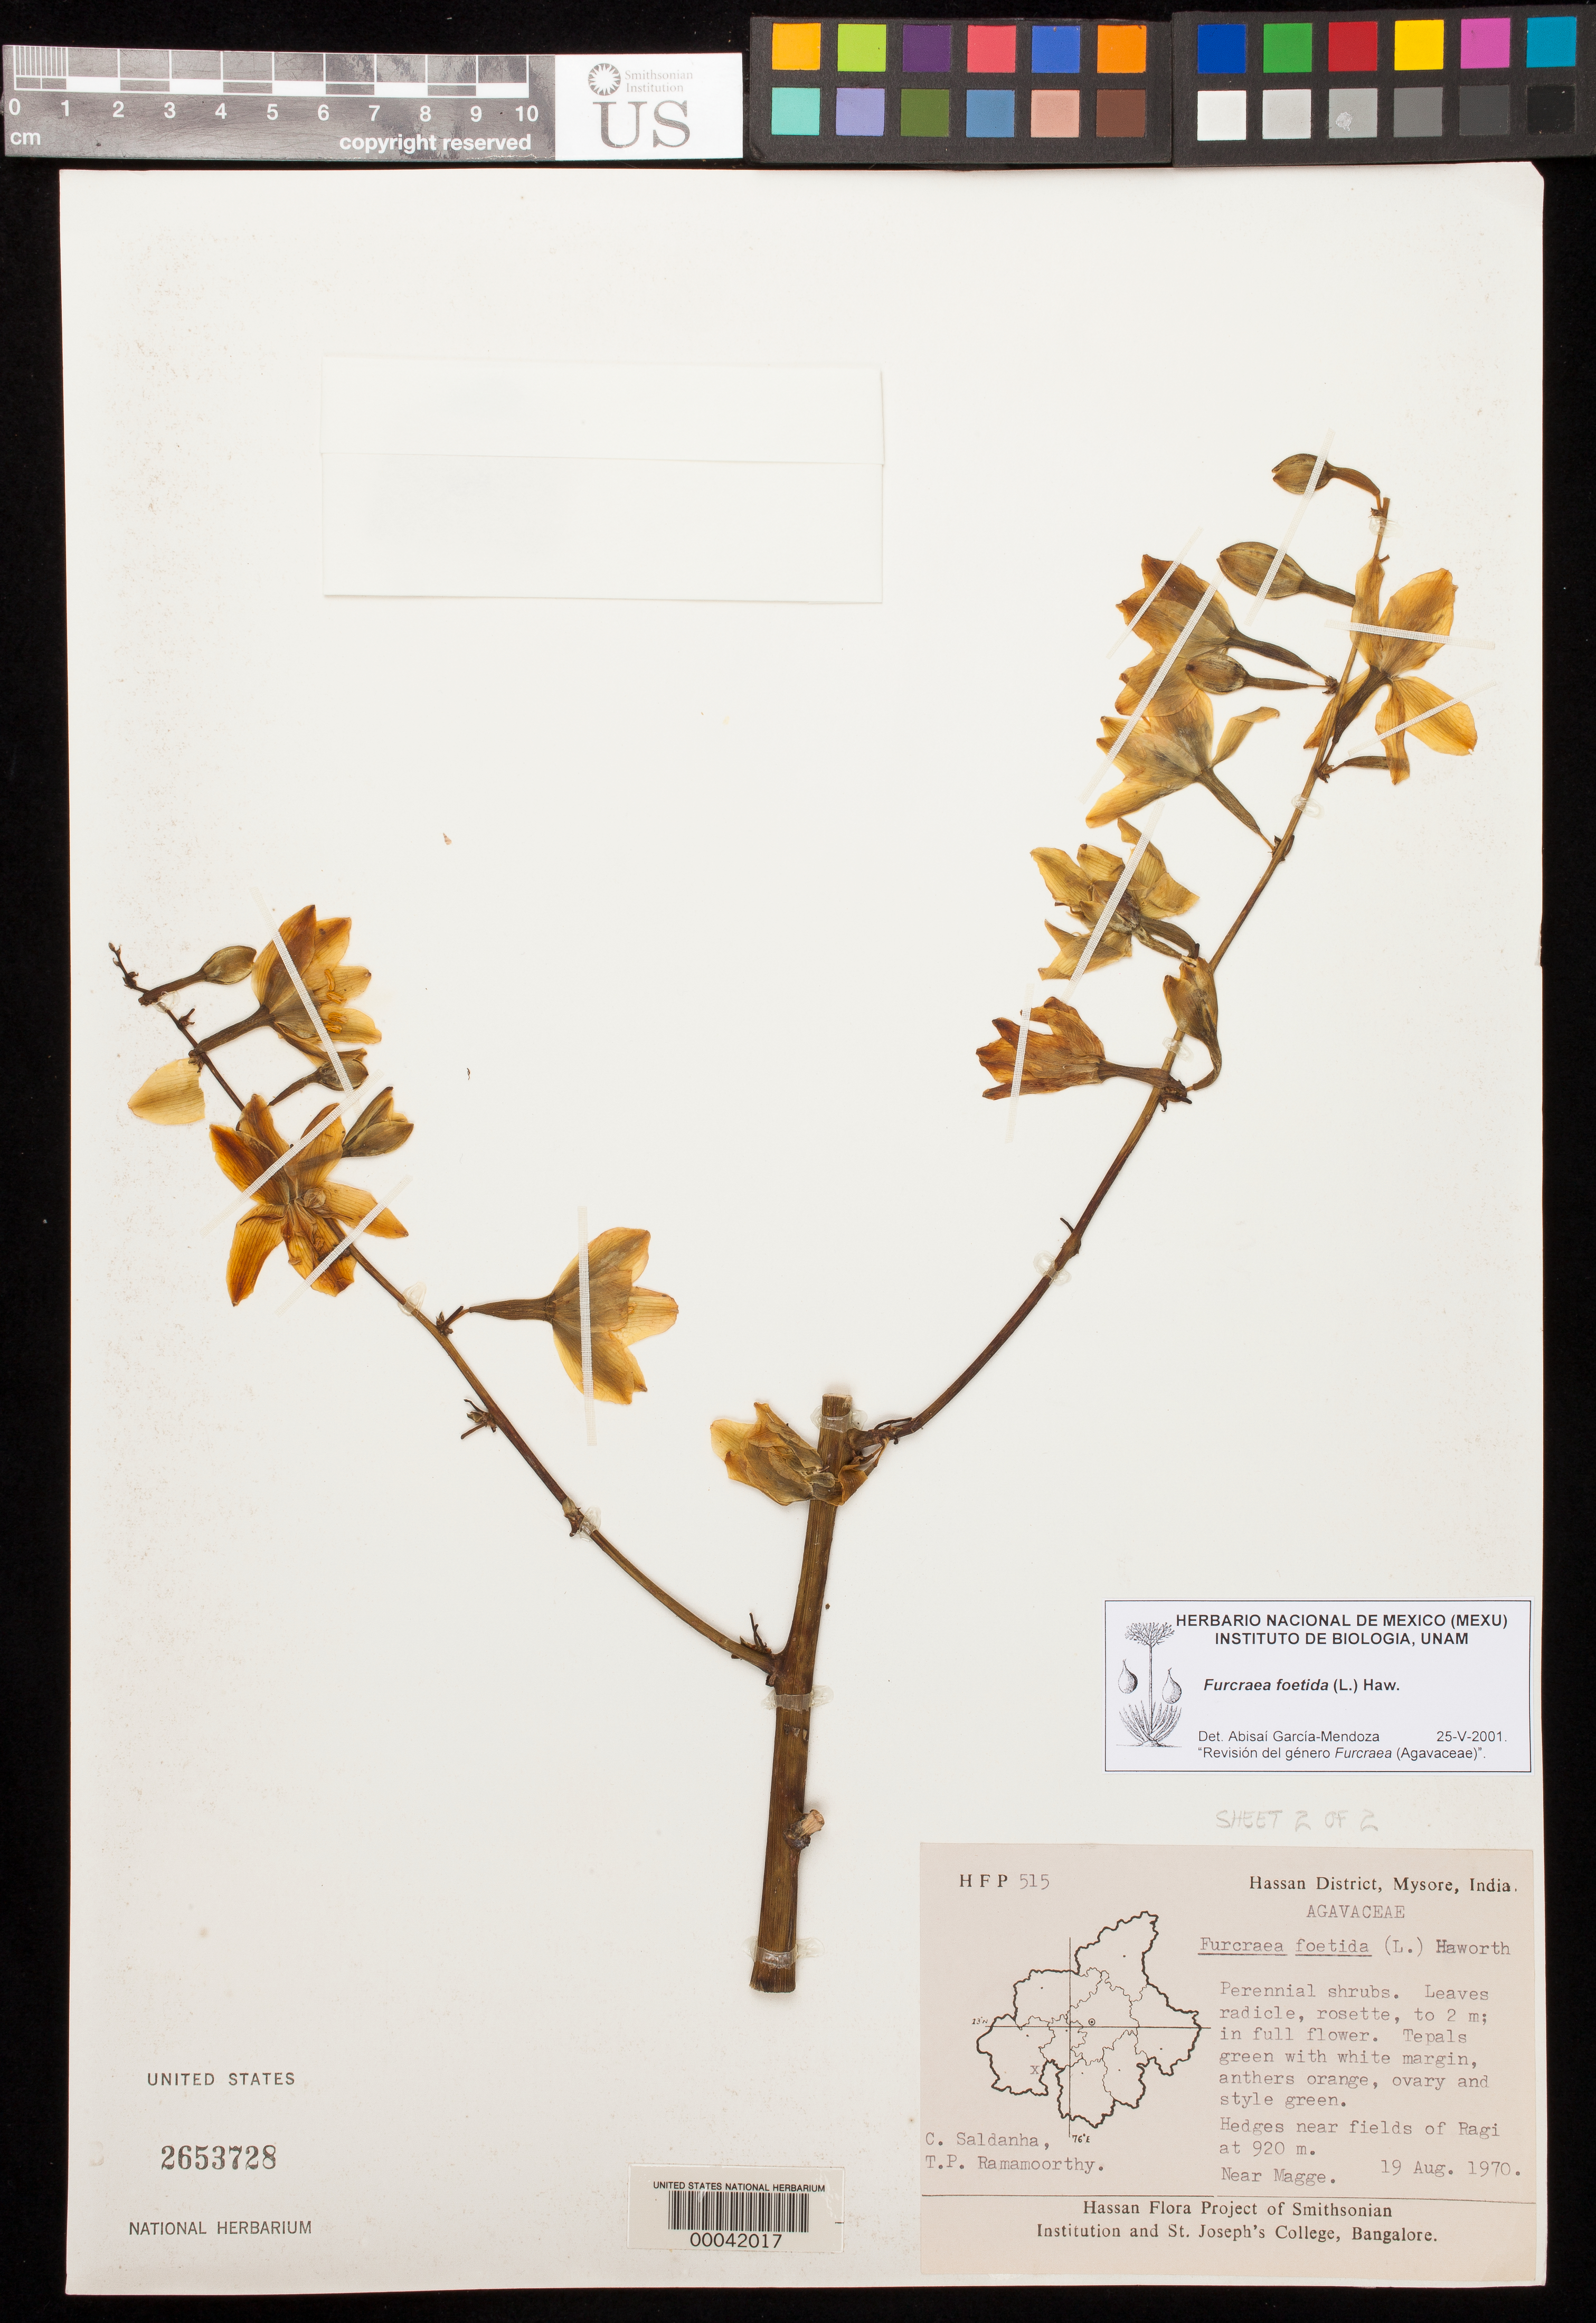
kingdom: Plantae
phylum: Tracheophyta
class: Liliopsida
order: Asparagales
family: Asparagaceae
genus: Furcraea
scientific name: Furcraea foetida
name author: (L.) Haw.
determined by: García-Mendoza, A.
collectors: C. J. Saldanha & T. P. Ramamoorthy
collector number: HFP 515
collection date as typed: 19 Aug 1970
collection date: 1970-08-19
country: India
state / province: Karnataka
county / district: Hassan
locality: Ragi, near magge, mysore state [mysore state = karnataka.]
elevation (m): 920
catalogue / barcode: US 2653728